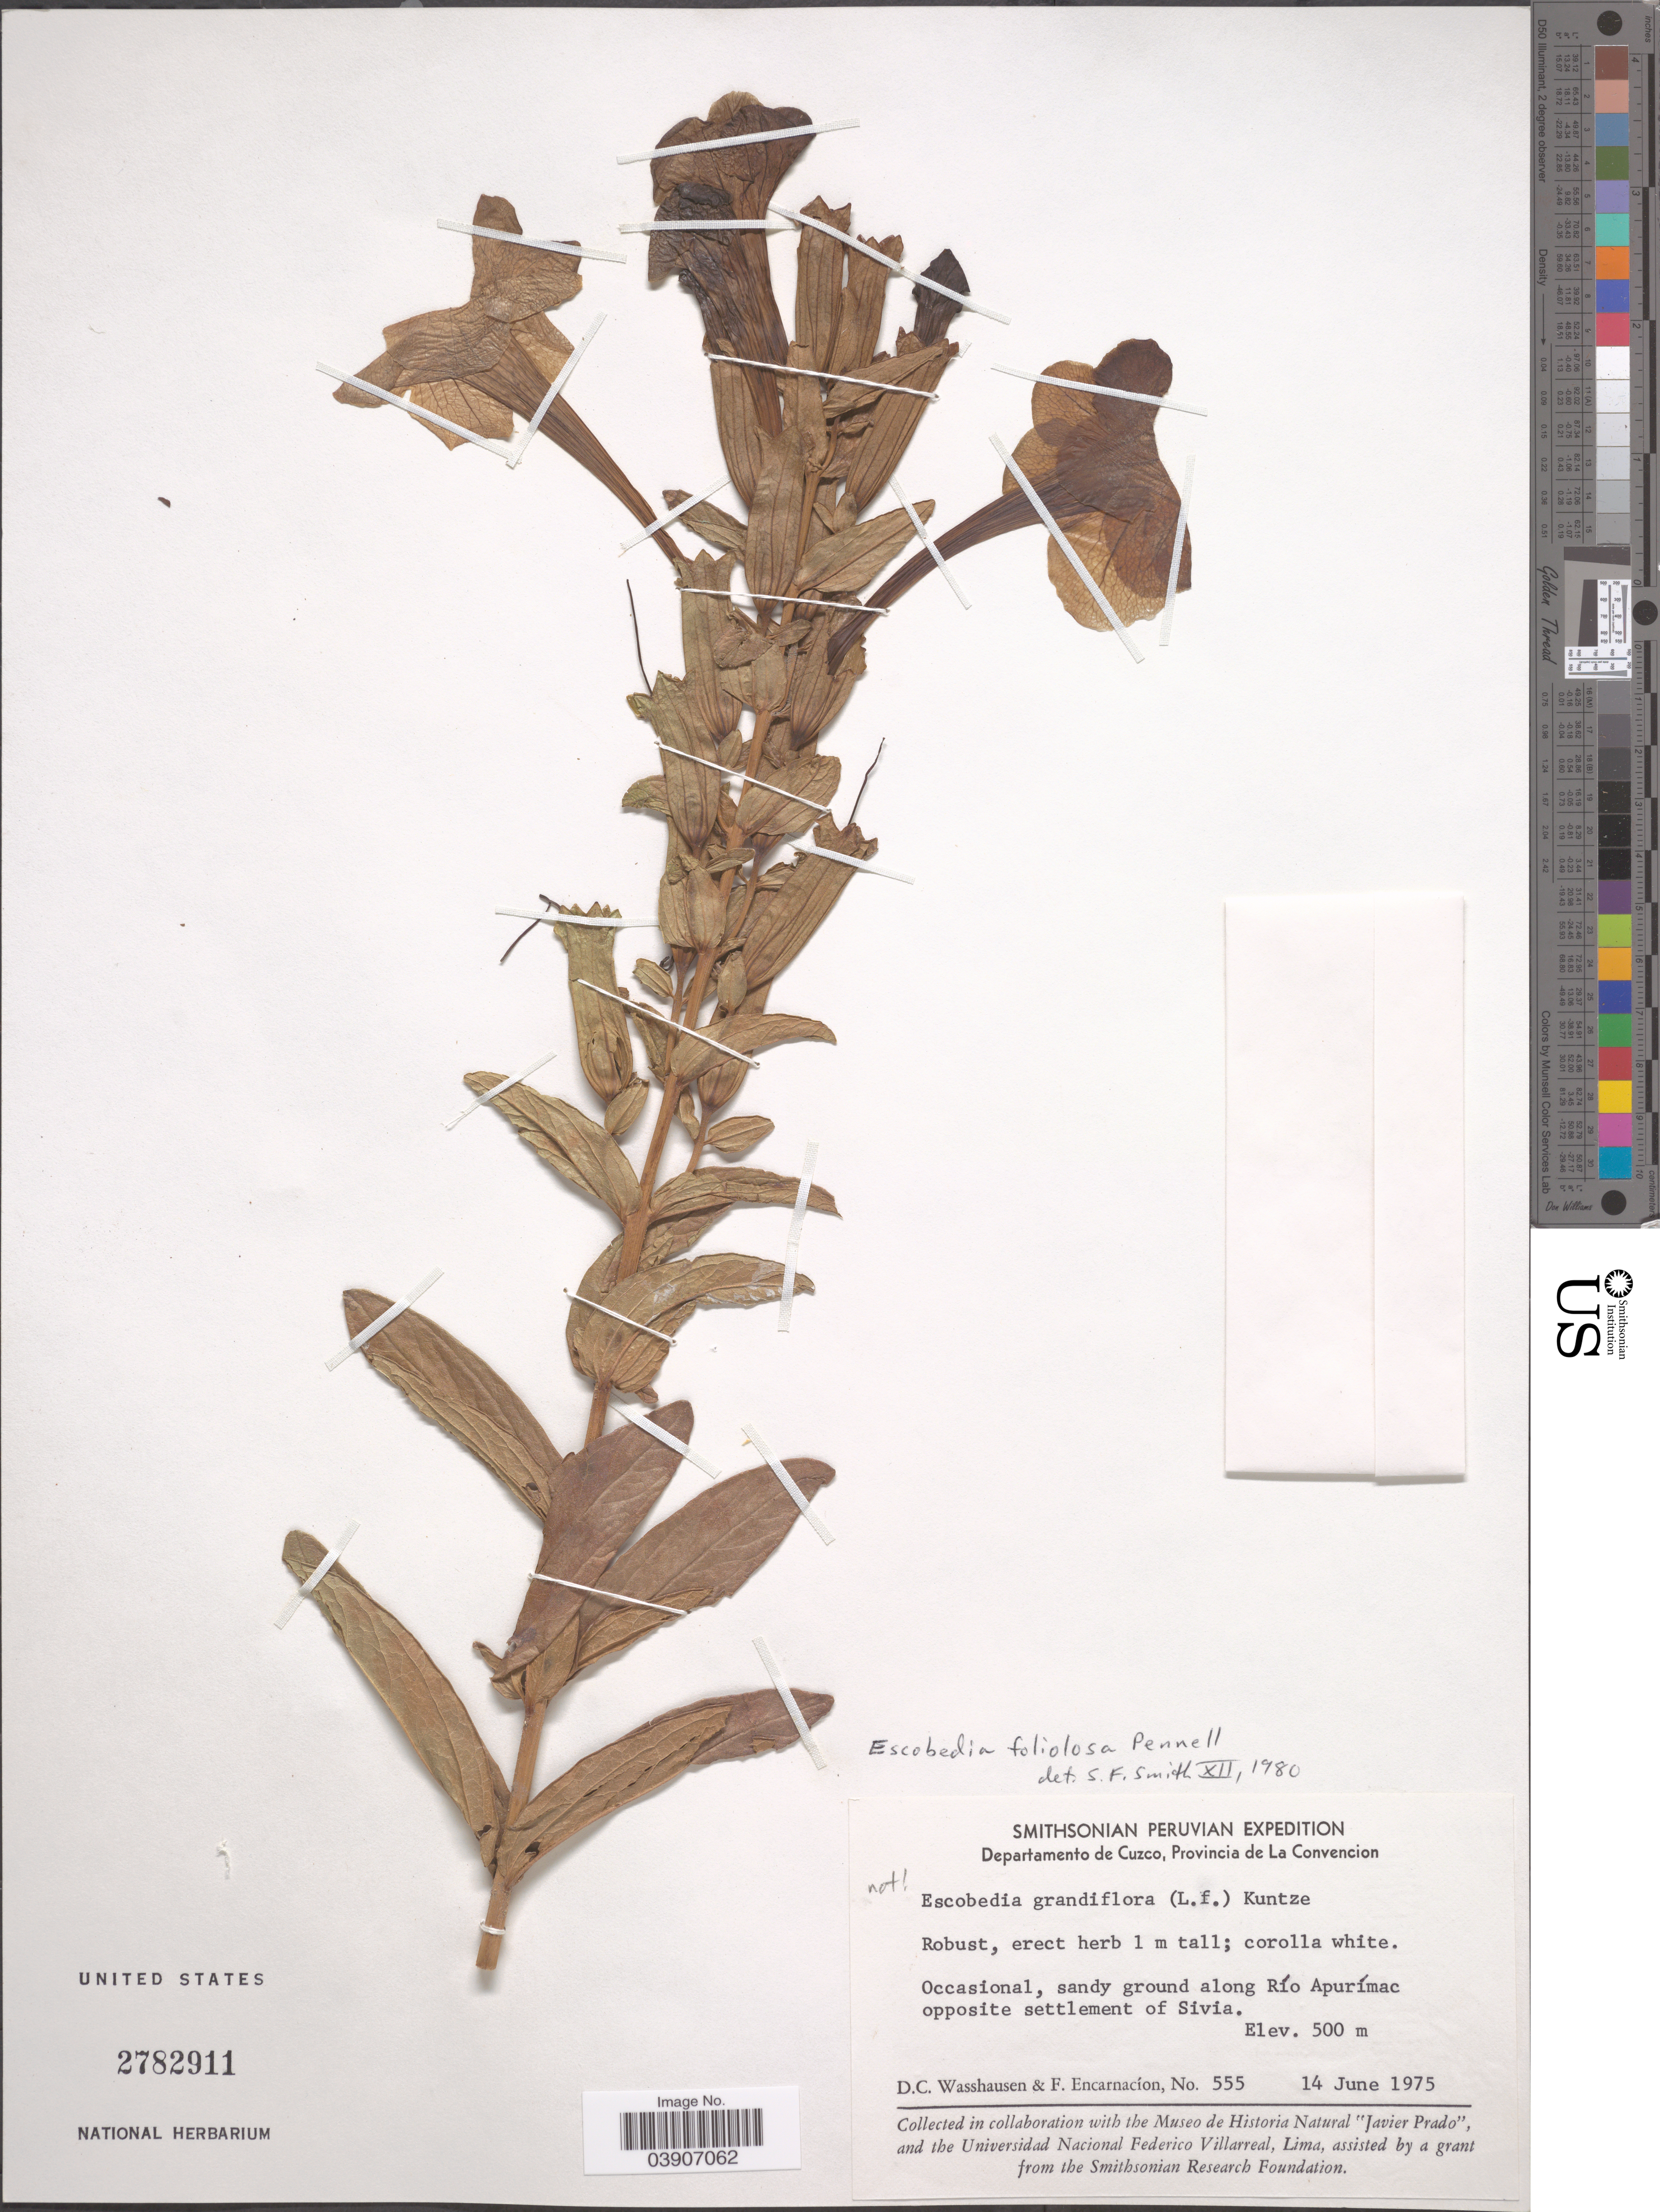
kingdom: Plantae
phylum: Tracheophyta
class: Magnoliopsida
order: Lamiales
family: Orobanchaceae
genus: Escobedia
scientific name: Escobedia foliolosa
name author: Pennell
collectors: D. C. Wasshausen & F. Encarnación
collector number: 555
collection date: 1975-06-14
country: Peru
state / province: Cusco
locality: Departamento de Cuzco, Provincia de La Convencion. Along Río Apurímac opposite settlement of Sivia.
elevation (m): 500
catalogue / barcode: US 2782911